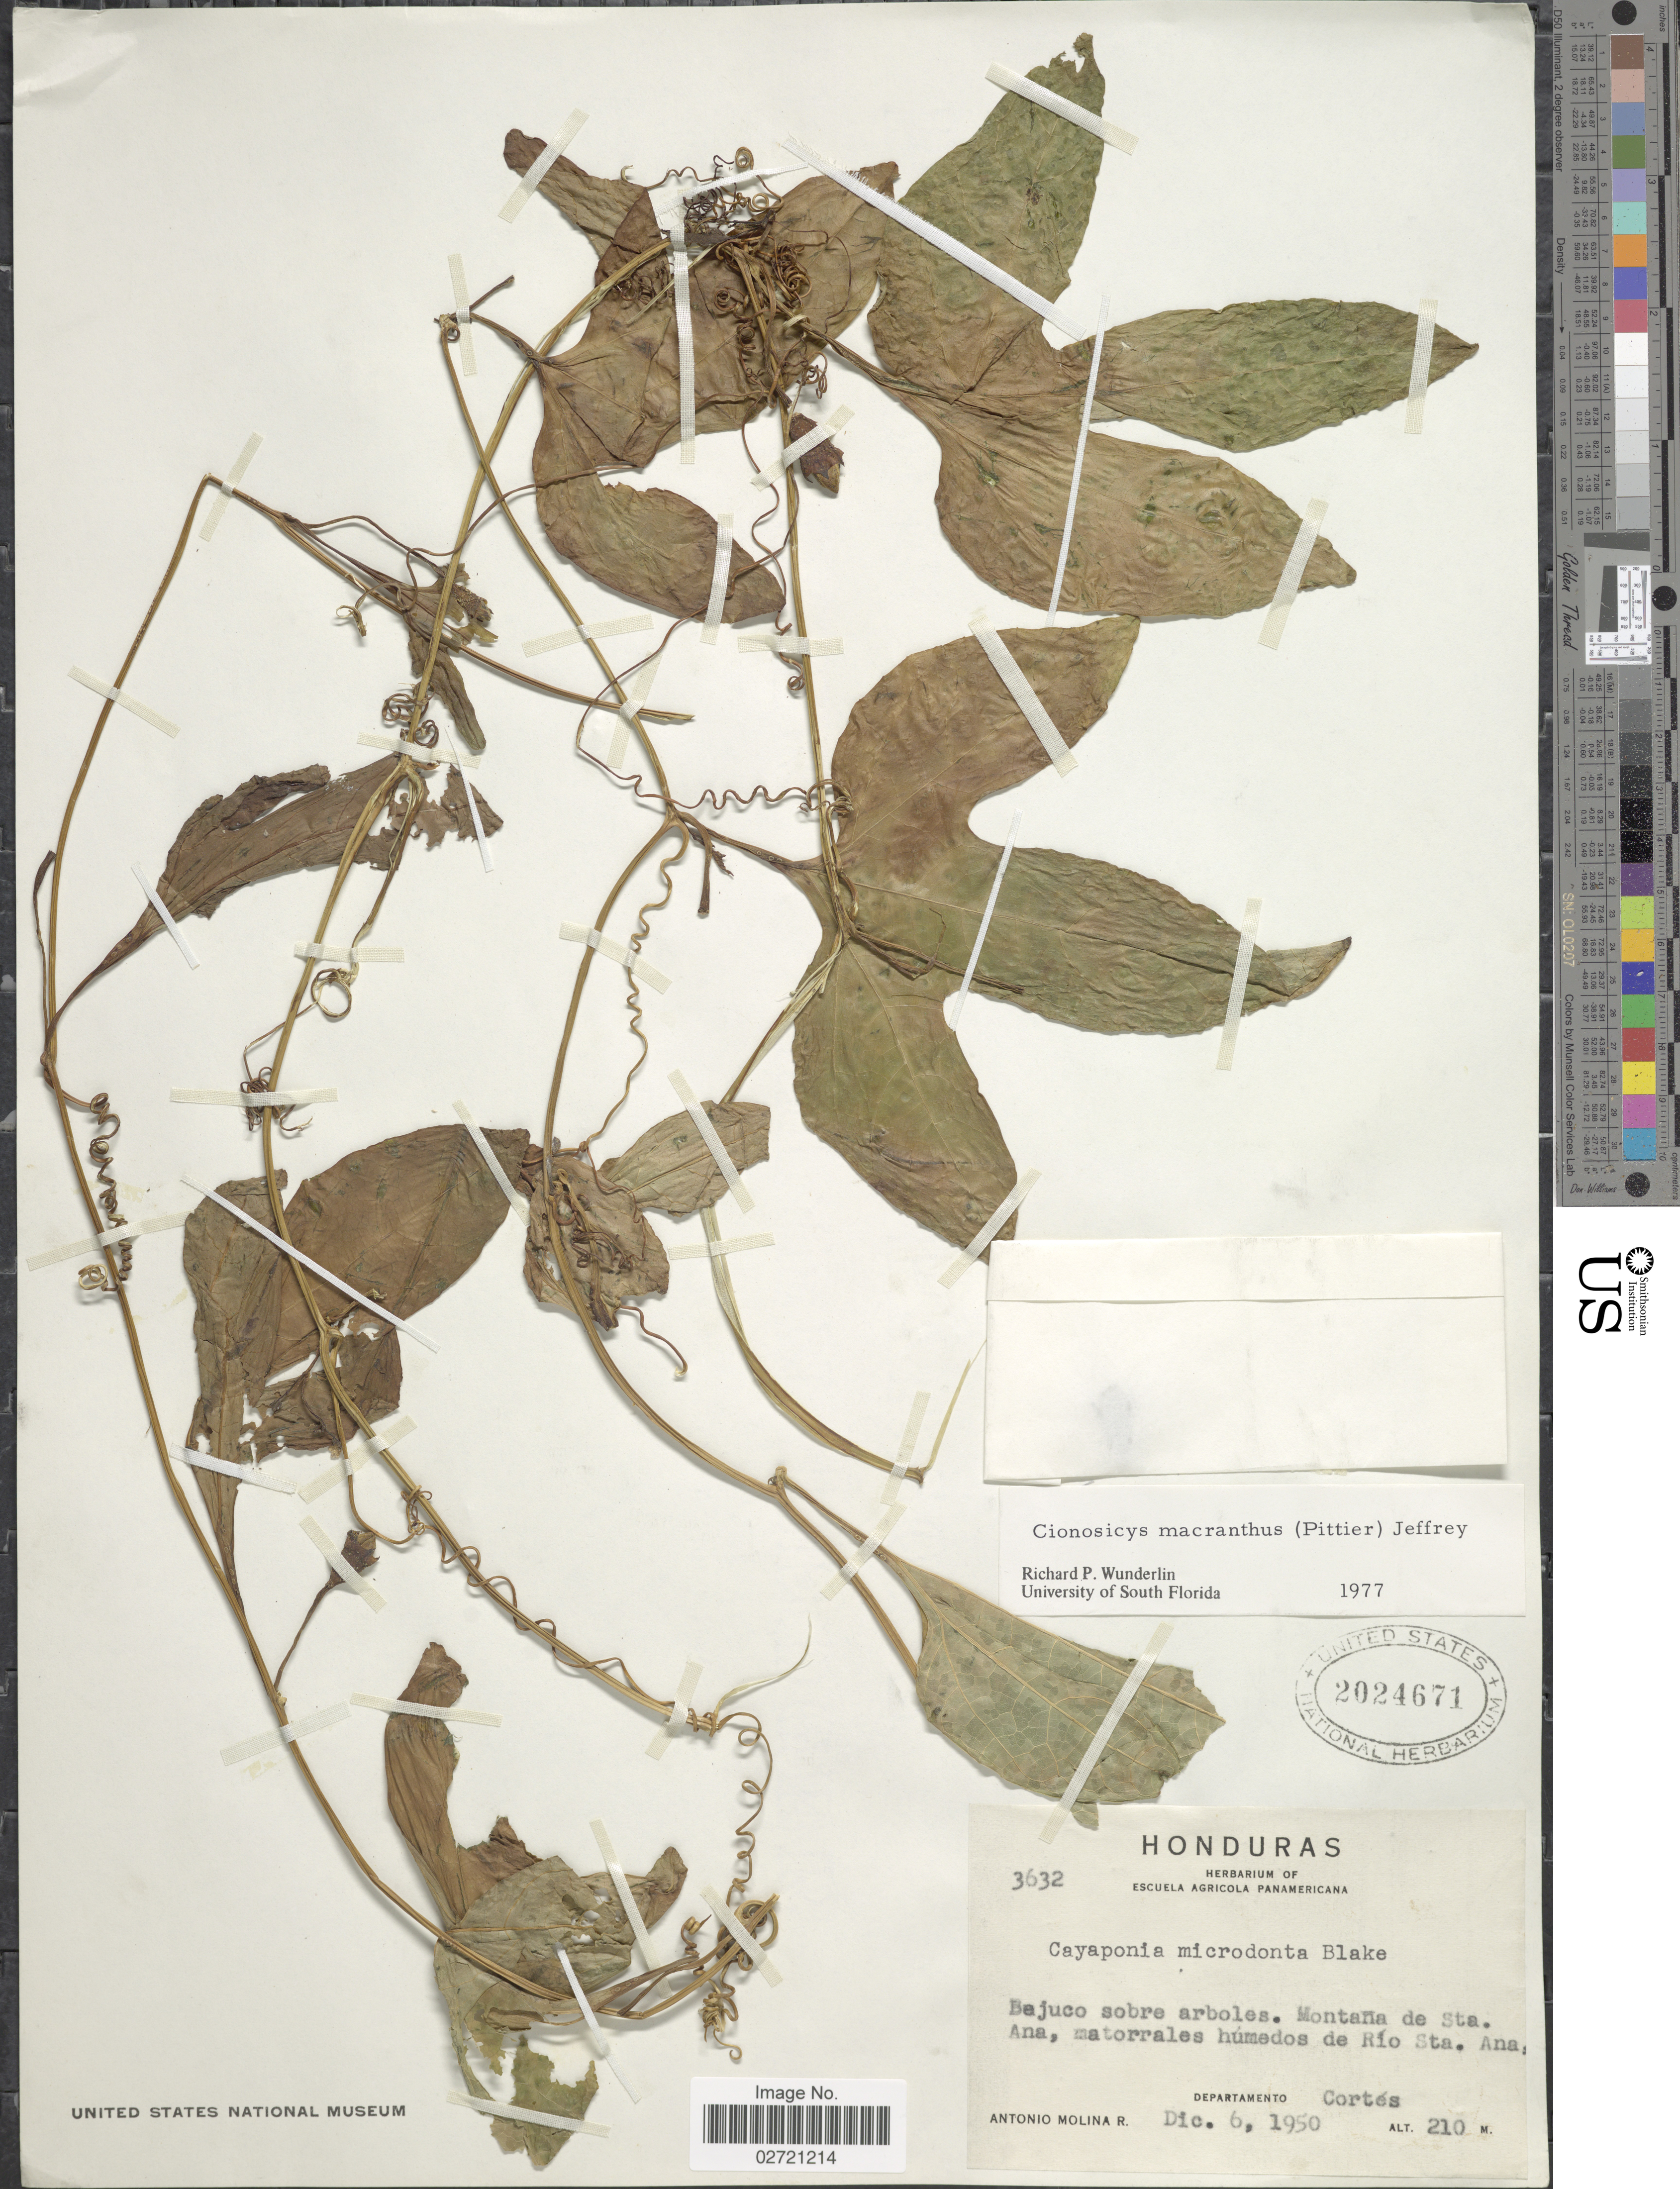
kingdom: Plantae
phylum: Tracheophyta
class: Magnoliopsida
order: Cucurbitales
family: Cucurbitaceae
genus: Cionosicys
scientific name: Cionosicys macranthus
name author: (Pittier) C. Jeffrey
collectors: A. Molina R.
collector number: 3632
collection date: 1950-12-06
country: Honduras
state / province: Cortés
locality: Rio Sta. Ana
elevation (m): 210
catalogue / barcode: US 2024671